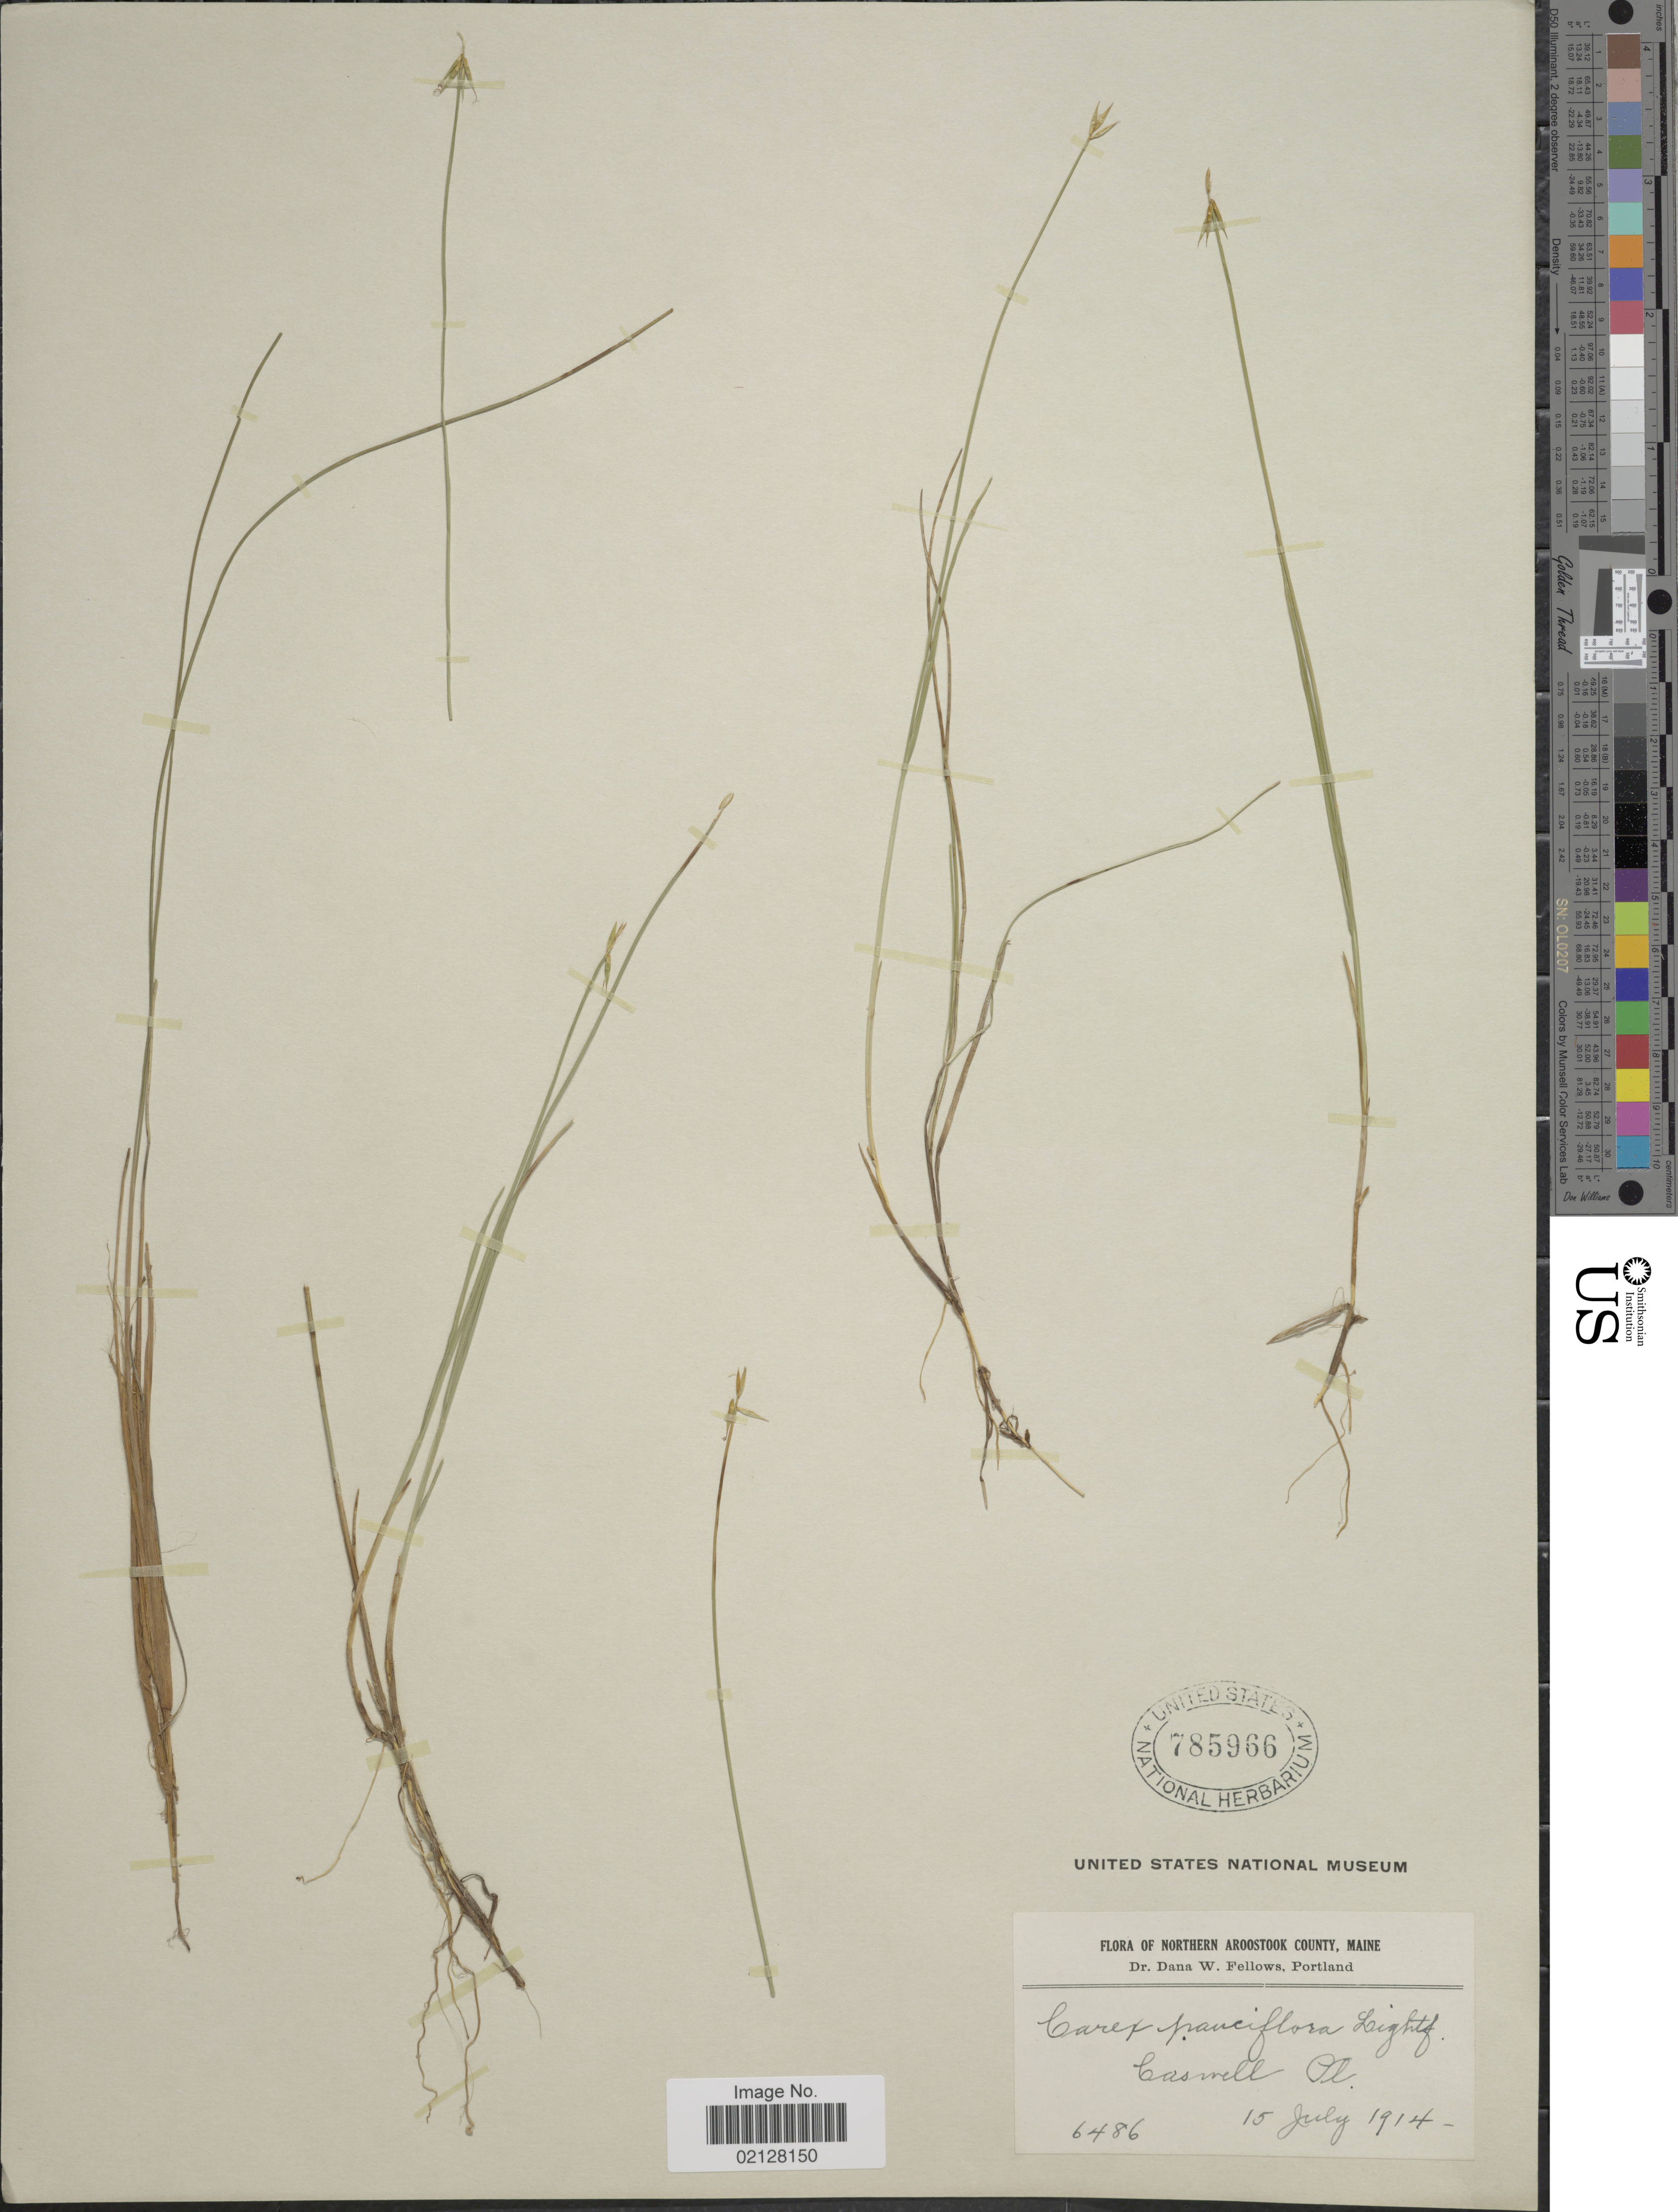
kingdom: Plantae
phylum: Tracheophyta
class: Liliopsida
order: Poales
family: Cyperaceae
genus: Carex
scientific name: Carex pauciflora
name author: Lightf.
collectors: D. W. Fellows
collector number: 6486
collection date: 1914-07-15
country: United States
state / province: Maine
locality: Northern Aroostook County, Caswell Pl.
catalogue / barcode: US 785966